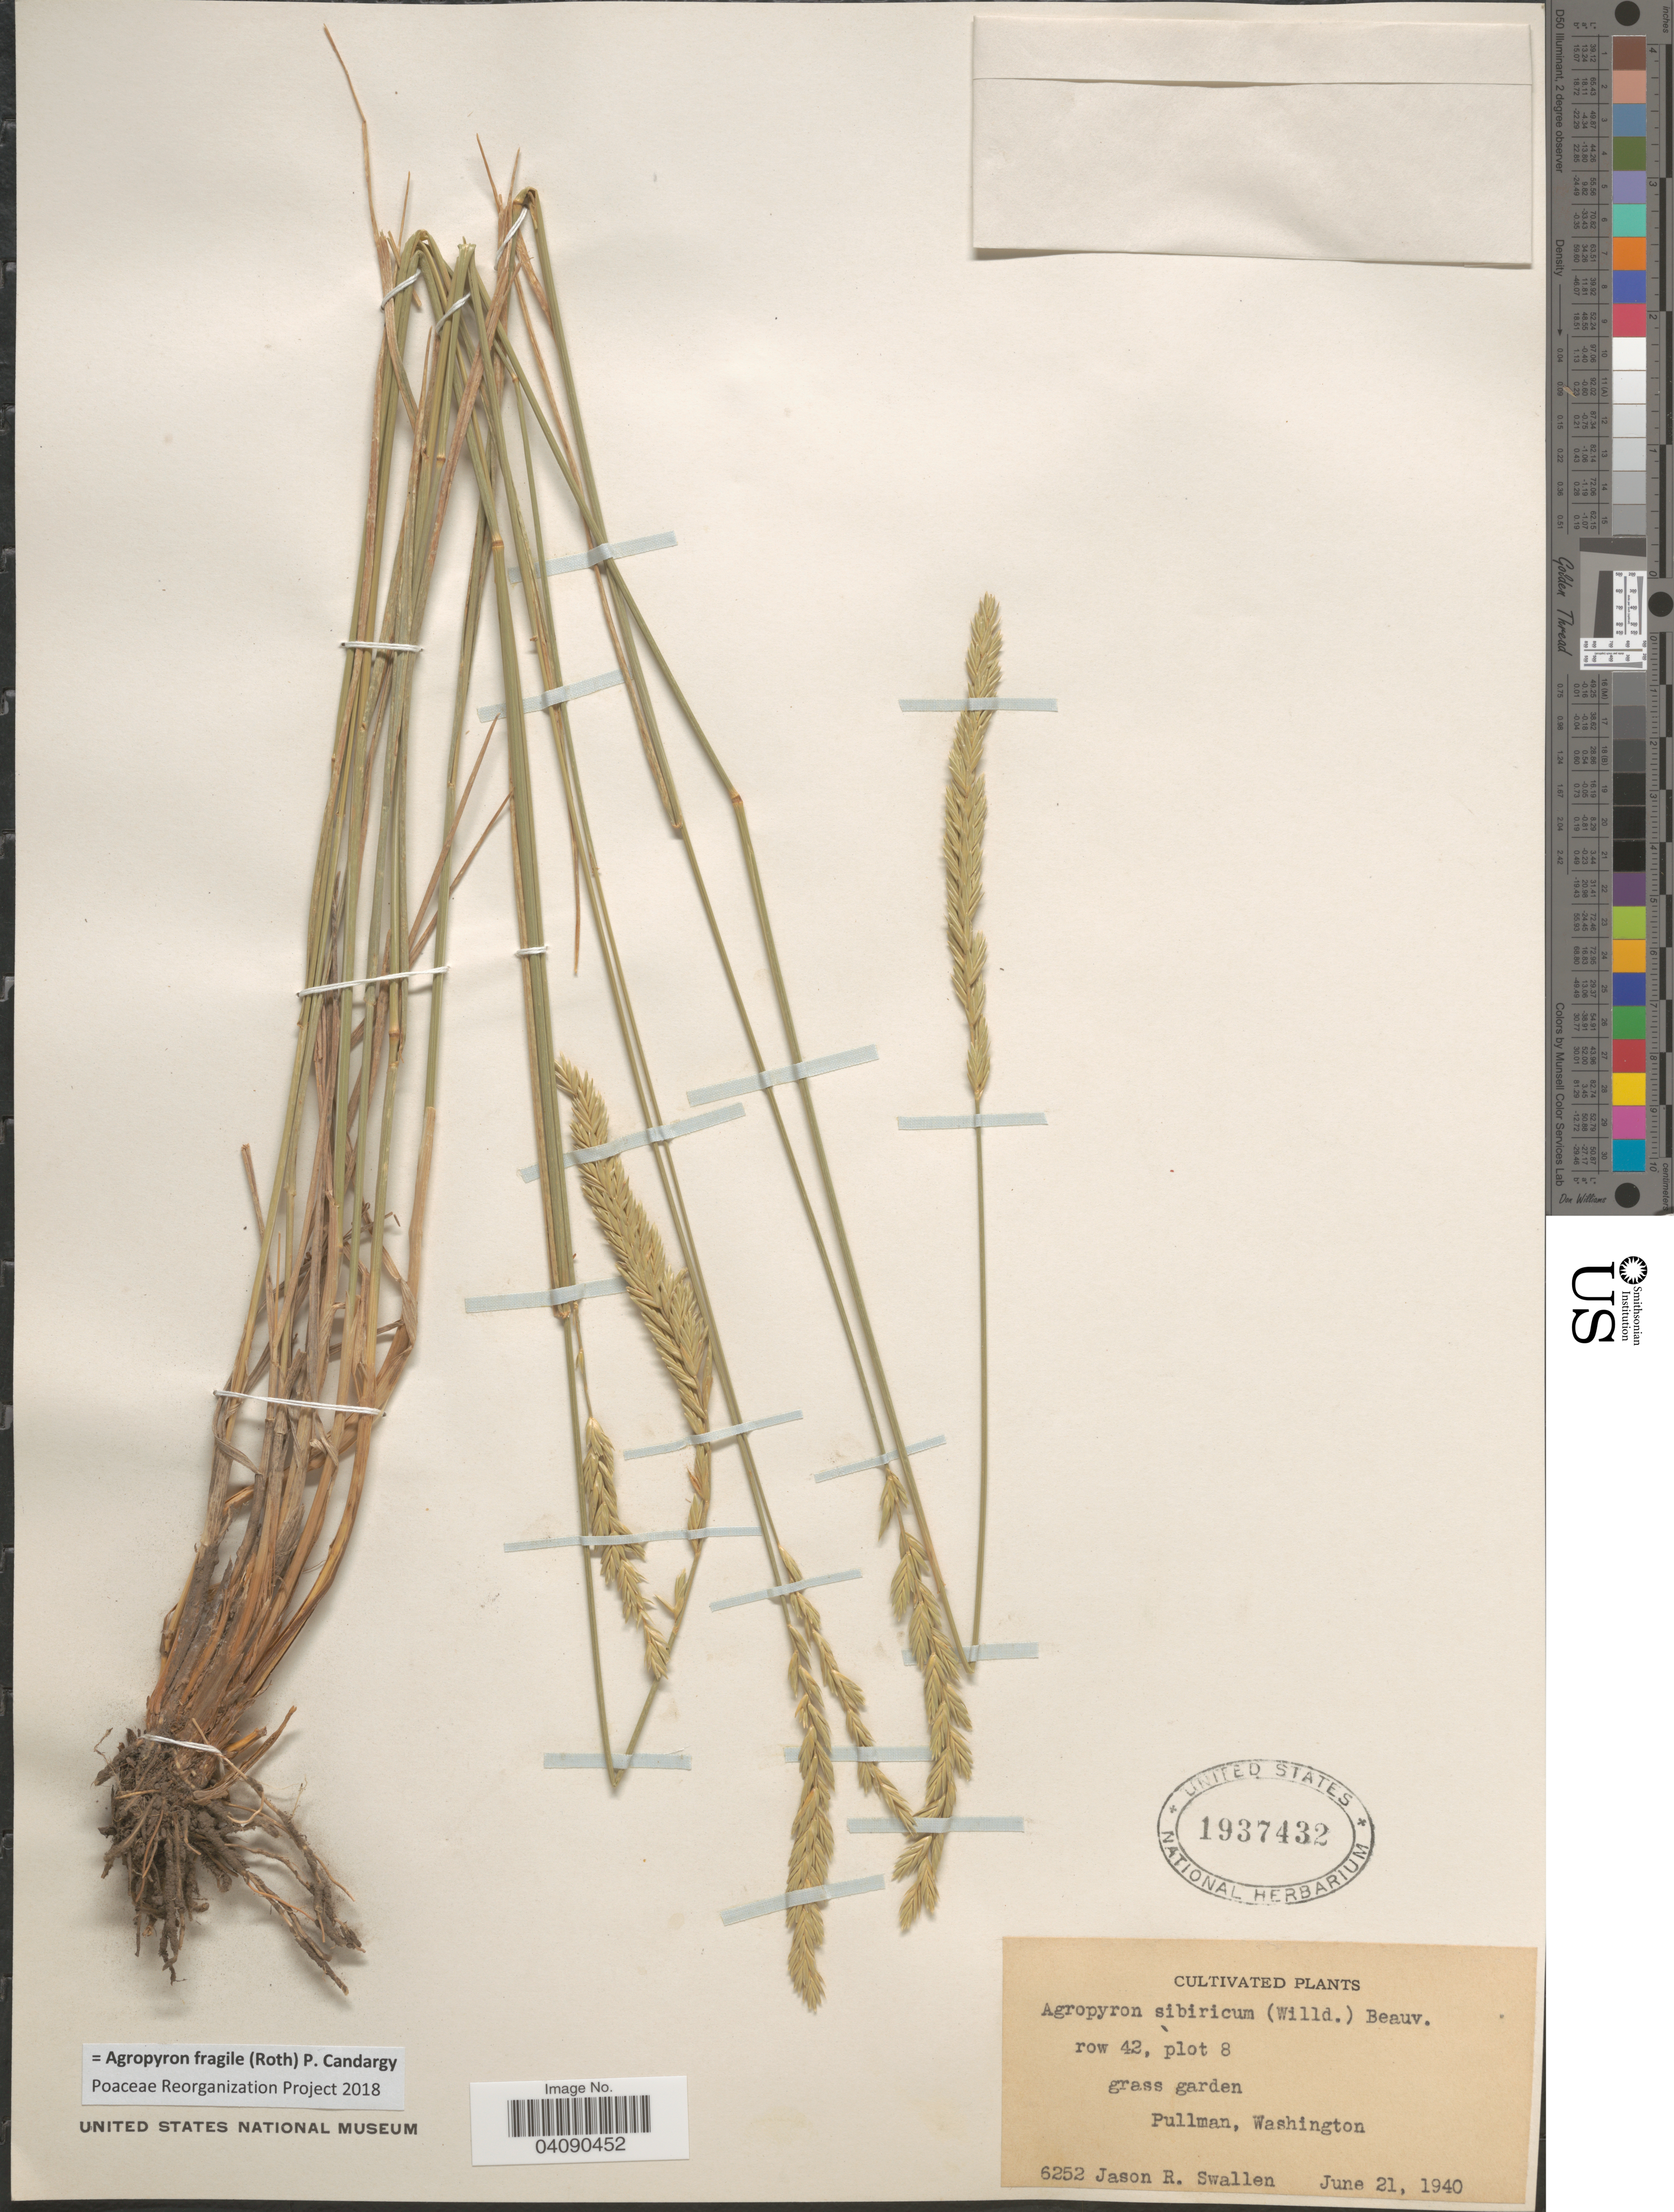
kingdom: Plantae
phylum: Tracheophyta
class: Liliopsida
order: Poales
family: Poaceae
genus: Agropyron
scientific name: Agropyron fragile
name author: (Roth) Candargy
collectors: J. R. Swallen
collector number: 6252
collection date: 1940-06-21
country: United States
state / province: Washington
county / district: Whitman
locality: Row 42, plot 8. Grass garden. Pullman.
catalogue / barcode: US 1937432